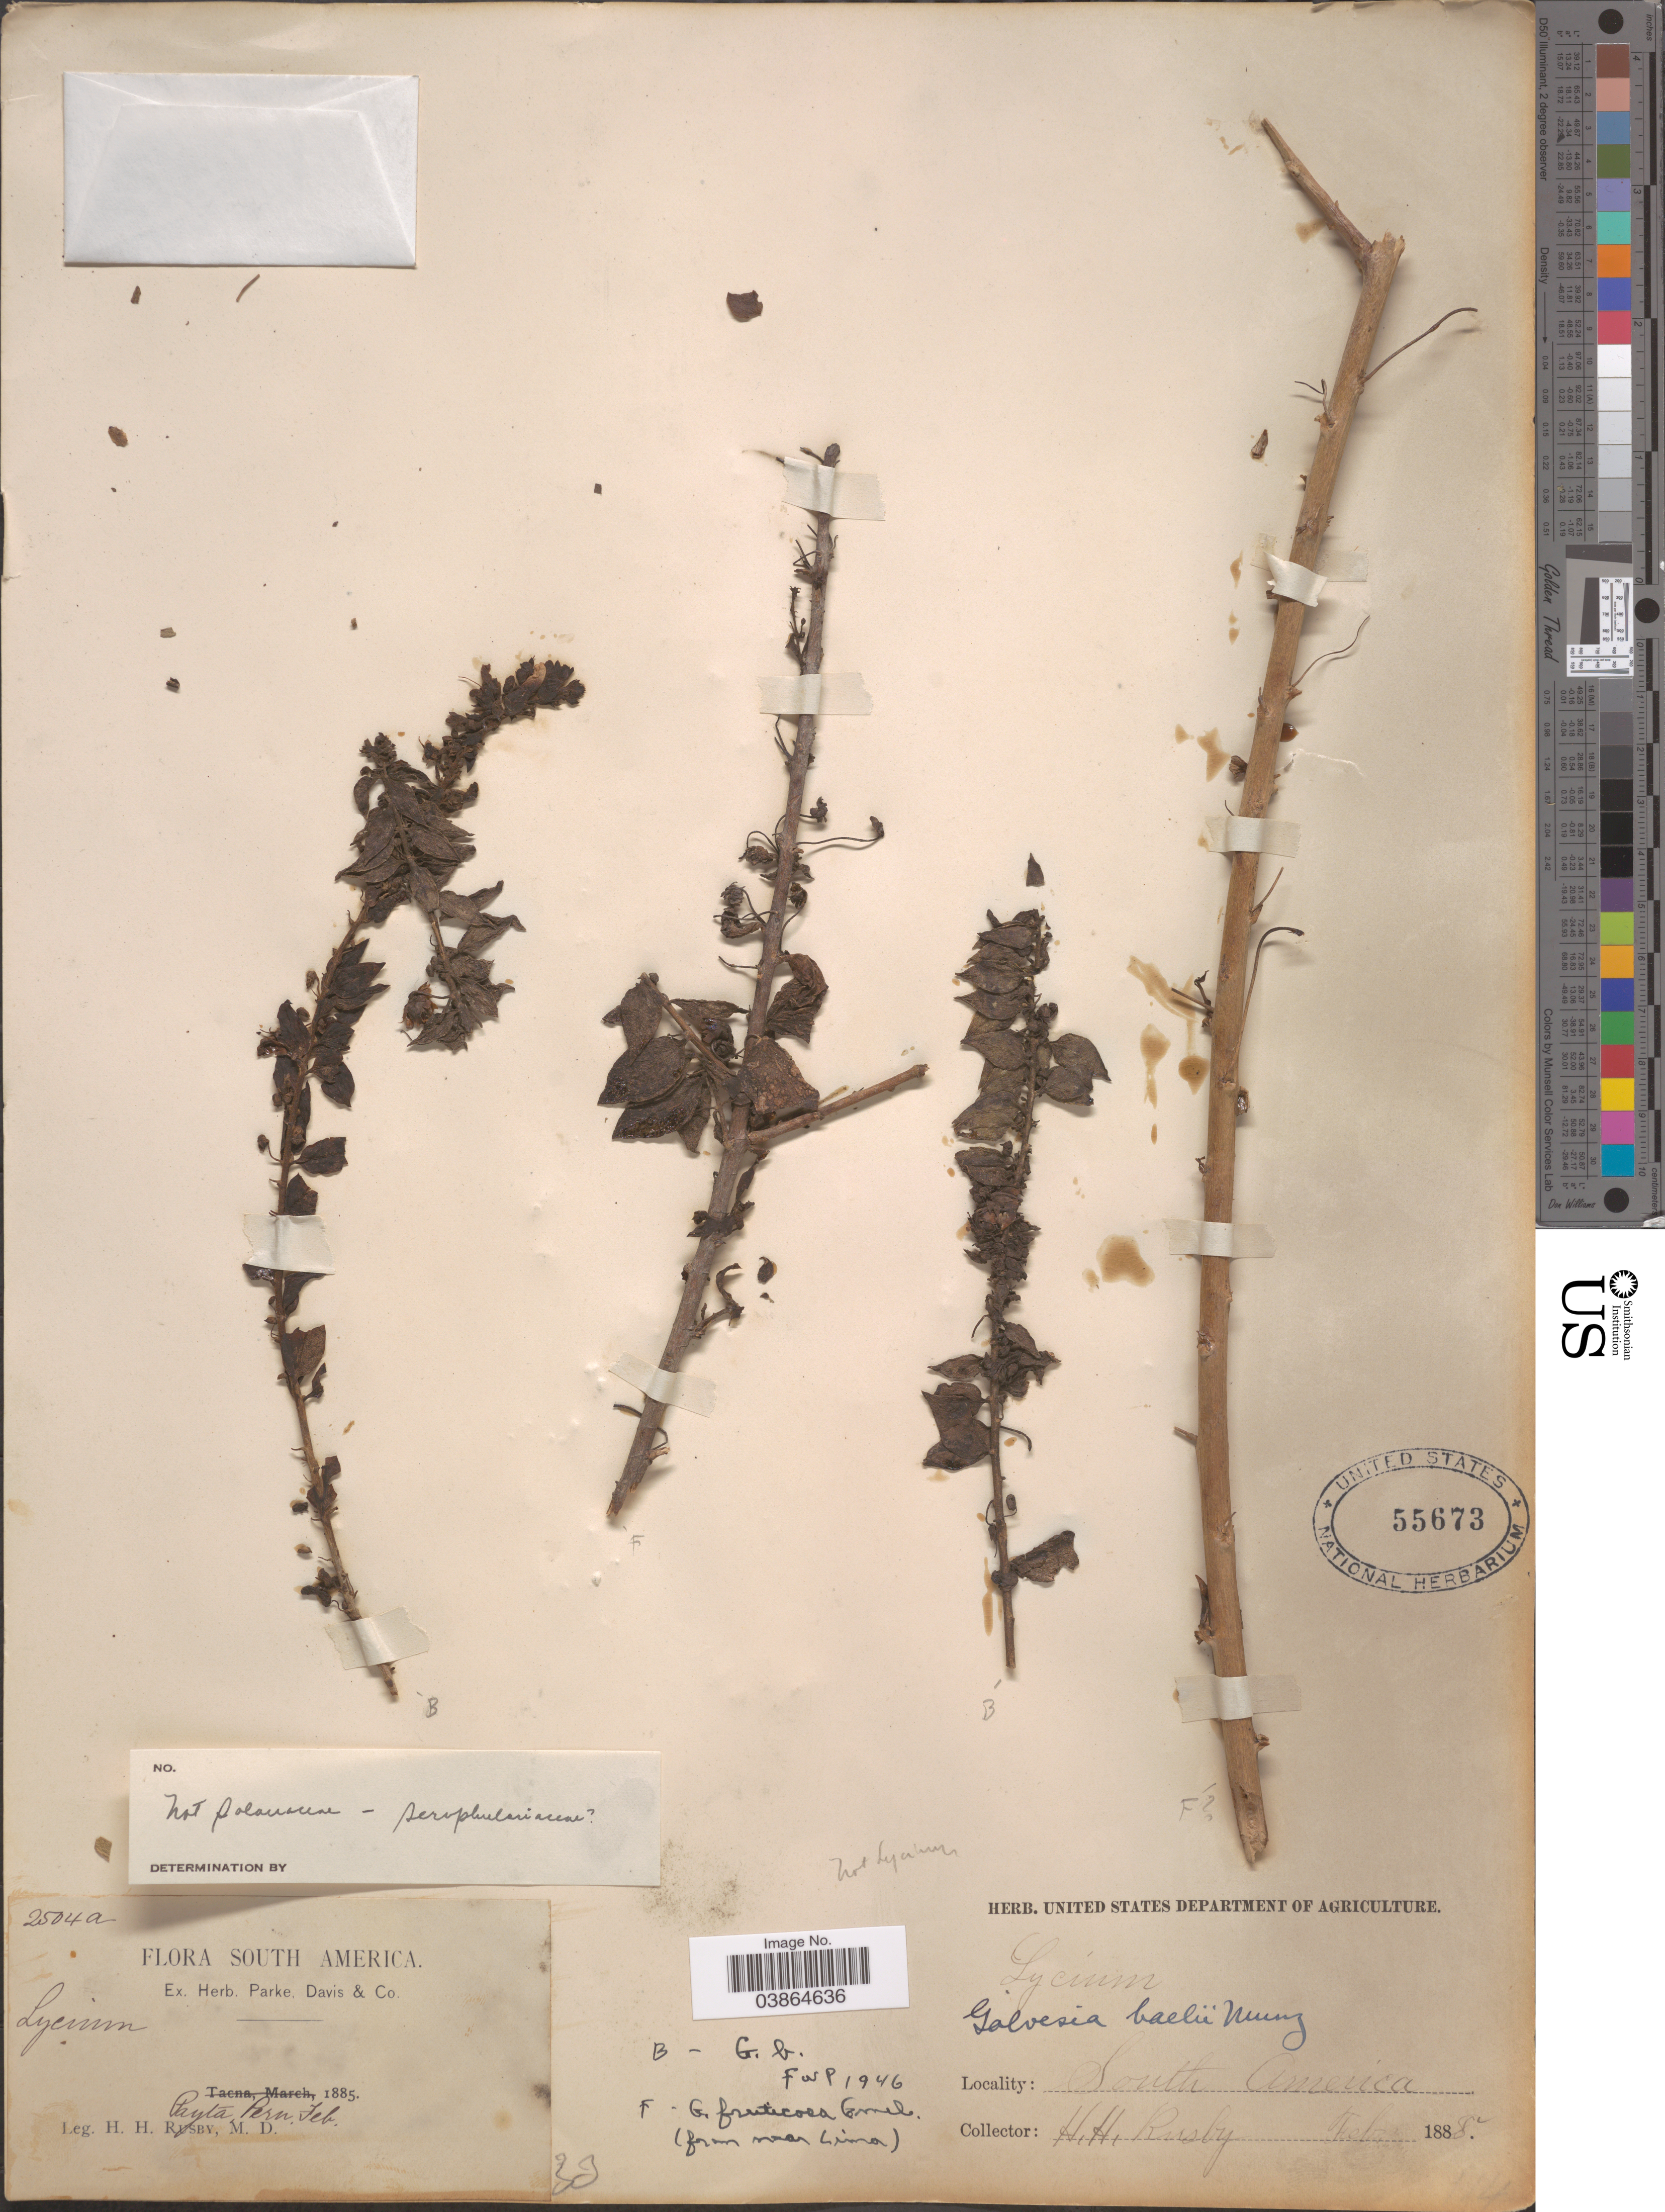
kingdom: Plantae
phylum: Tracheophyta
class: Magnoliopsida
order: Lamiales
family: Plantaginaceae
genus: Galvezia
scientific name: Galvezia ballii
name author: Munz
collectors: H. H. Rusby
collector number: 2504a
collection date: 1885-02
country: Peru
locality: Payta.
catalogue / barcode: US 55673